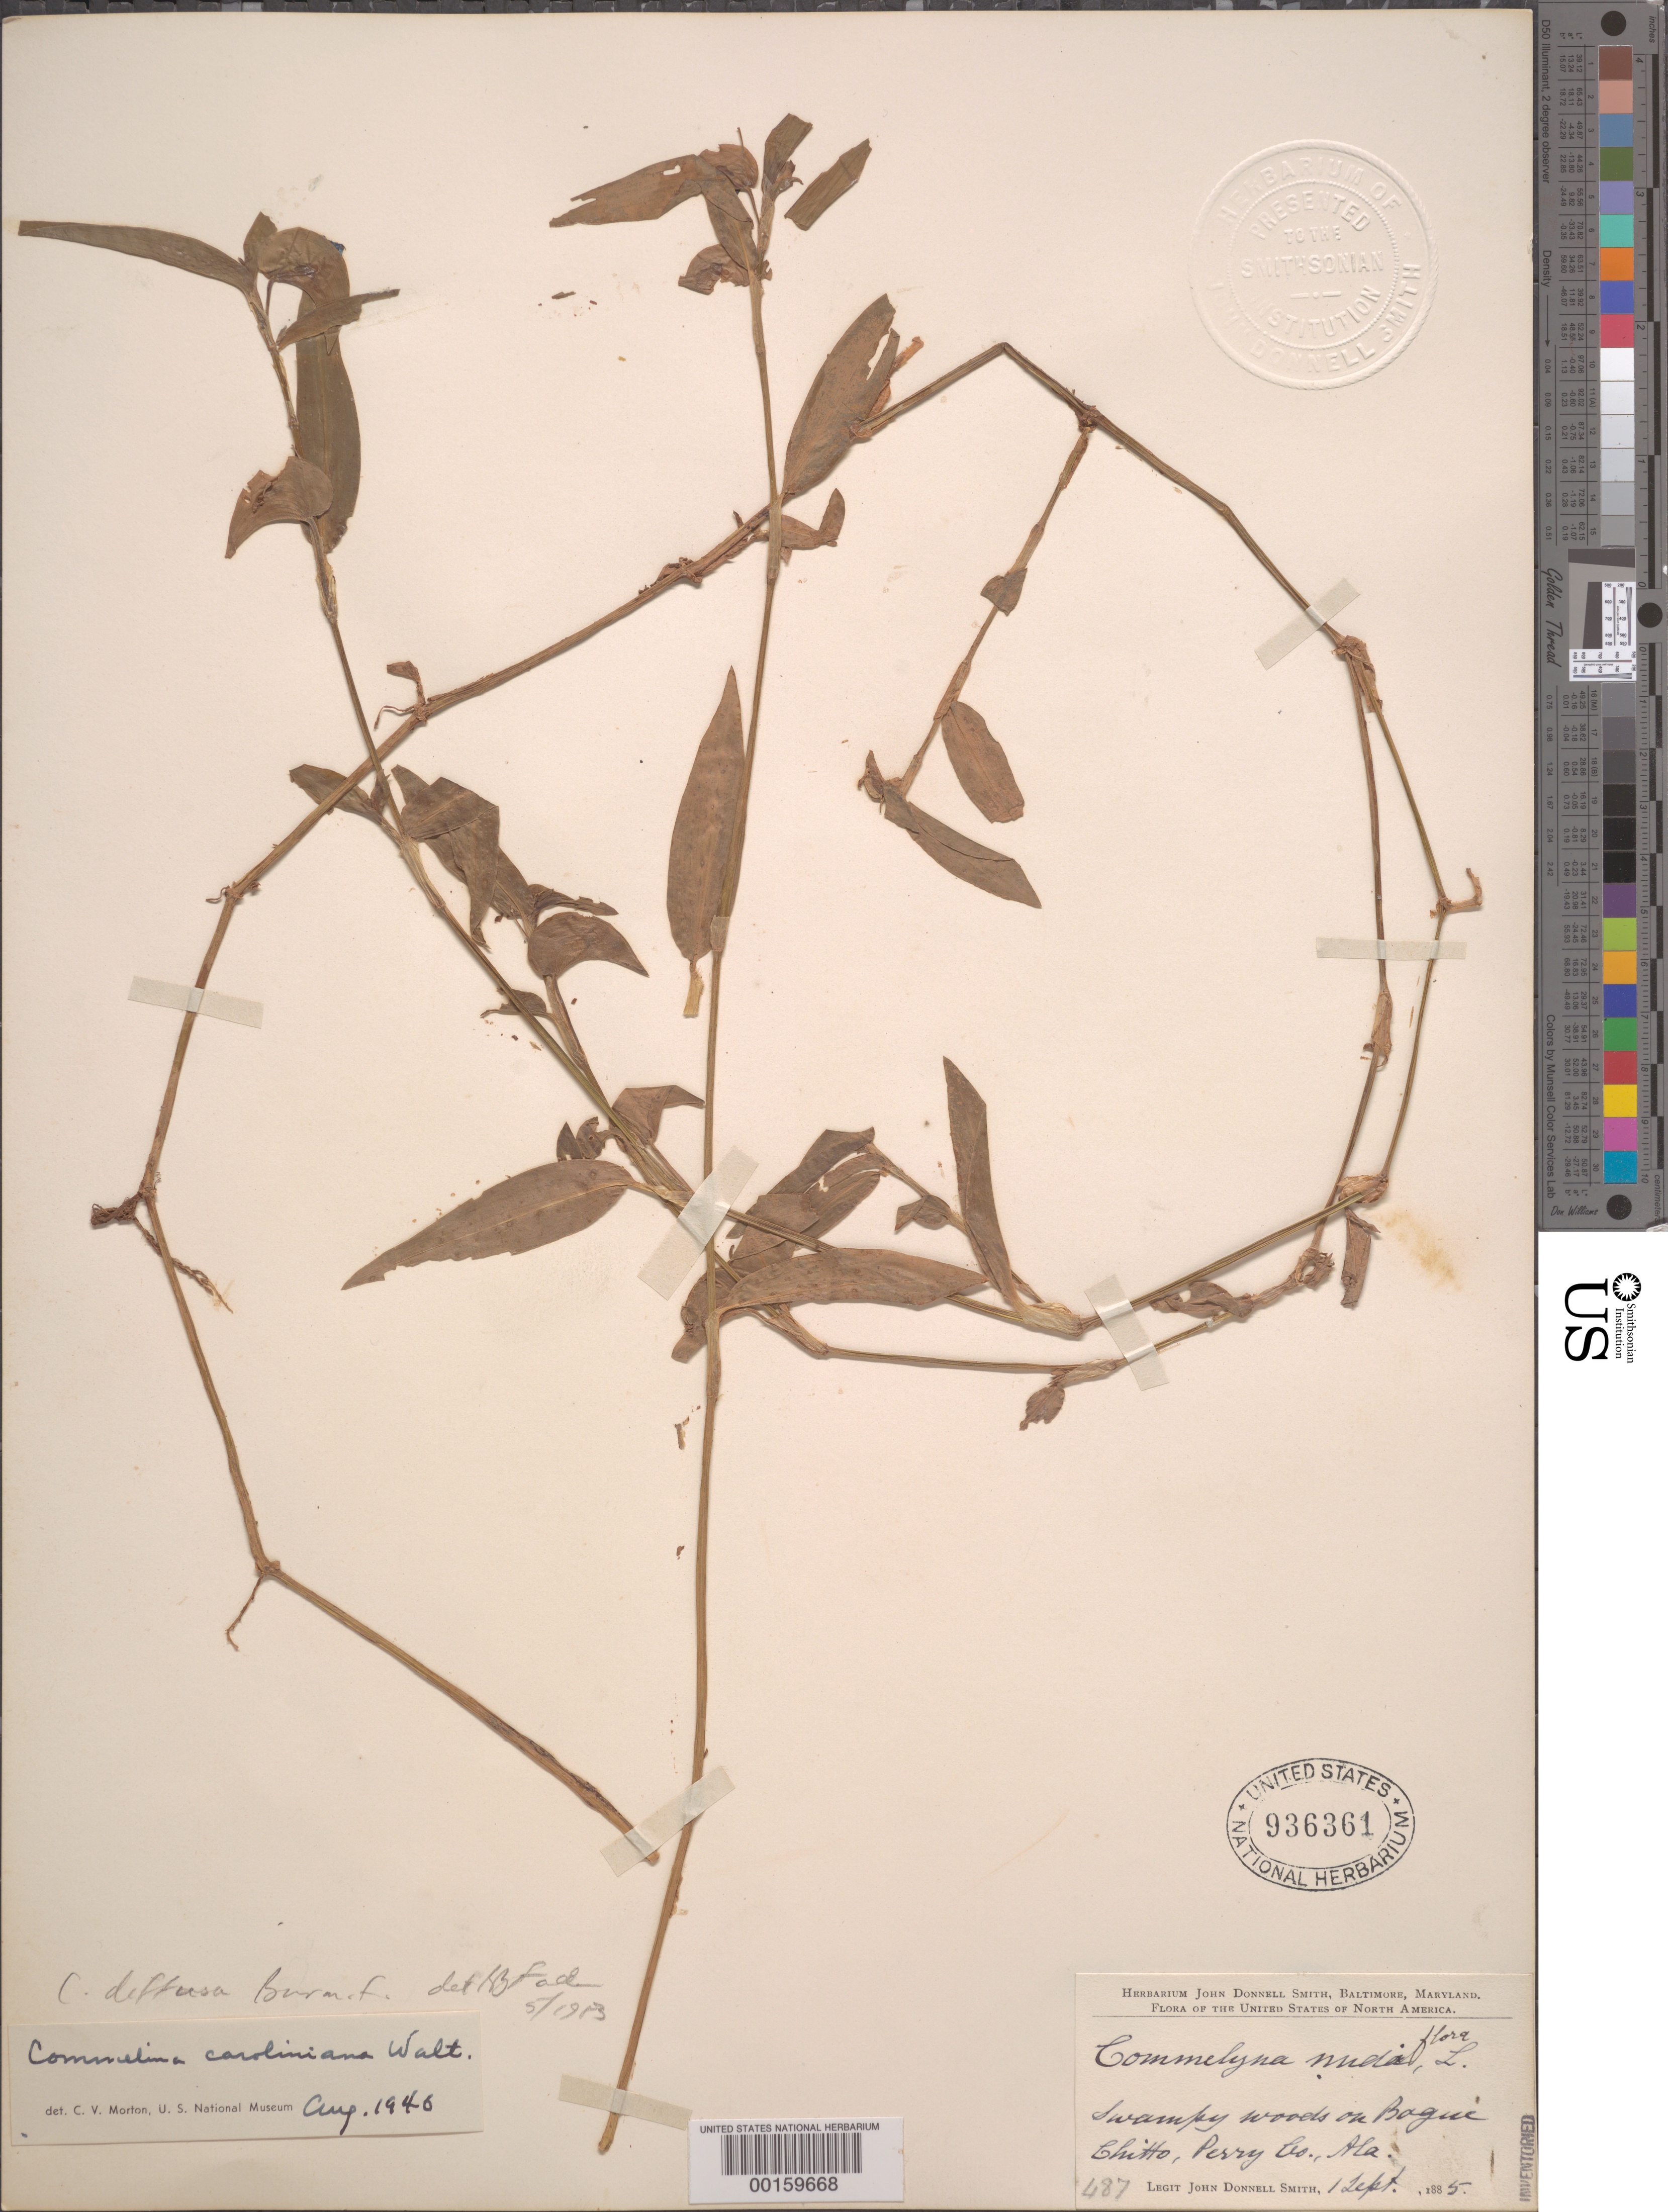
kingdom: Plantae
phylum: Tracheophyta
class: Liliopsida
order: Commelinales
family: Commelinaceae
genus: Commelina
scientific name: Commelina diffusa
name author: Burm. f.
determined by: Faden, Robert B., (US), Smithsonian Institution - National Museum of Natural History (UNITED STATES)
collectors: J. Donnell Smith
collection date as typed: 01 Sep 1885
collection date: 1885-09-01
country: United States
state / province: Alabama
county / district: Perry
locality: Bogue chitto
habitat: Swampy woods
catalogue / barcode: US 936361